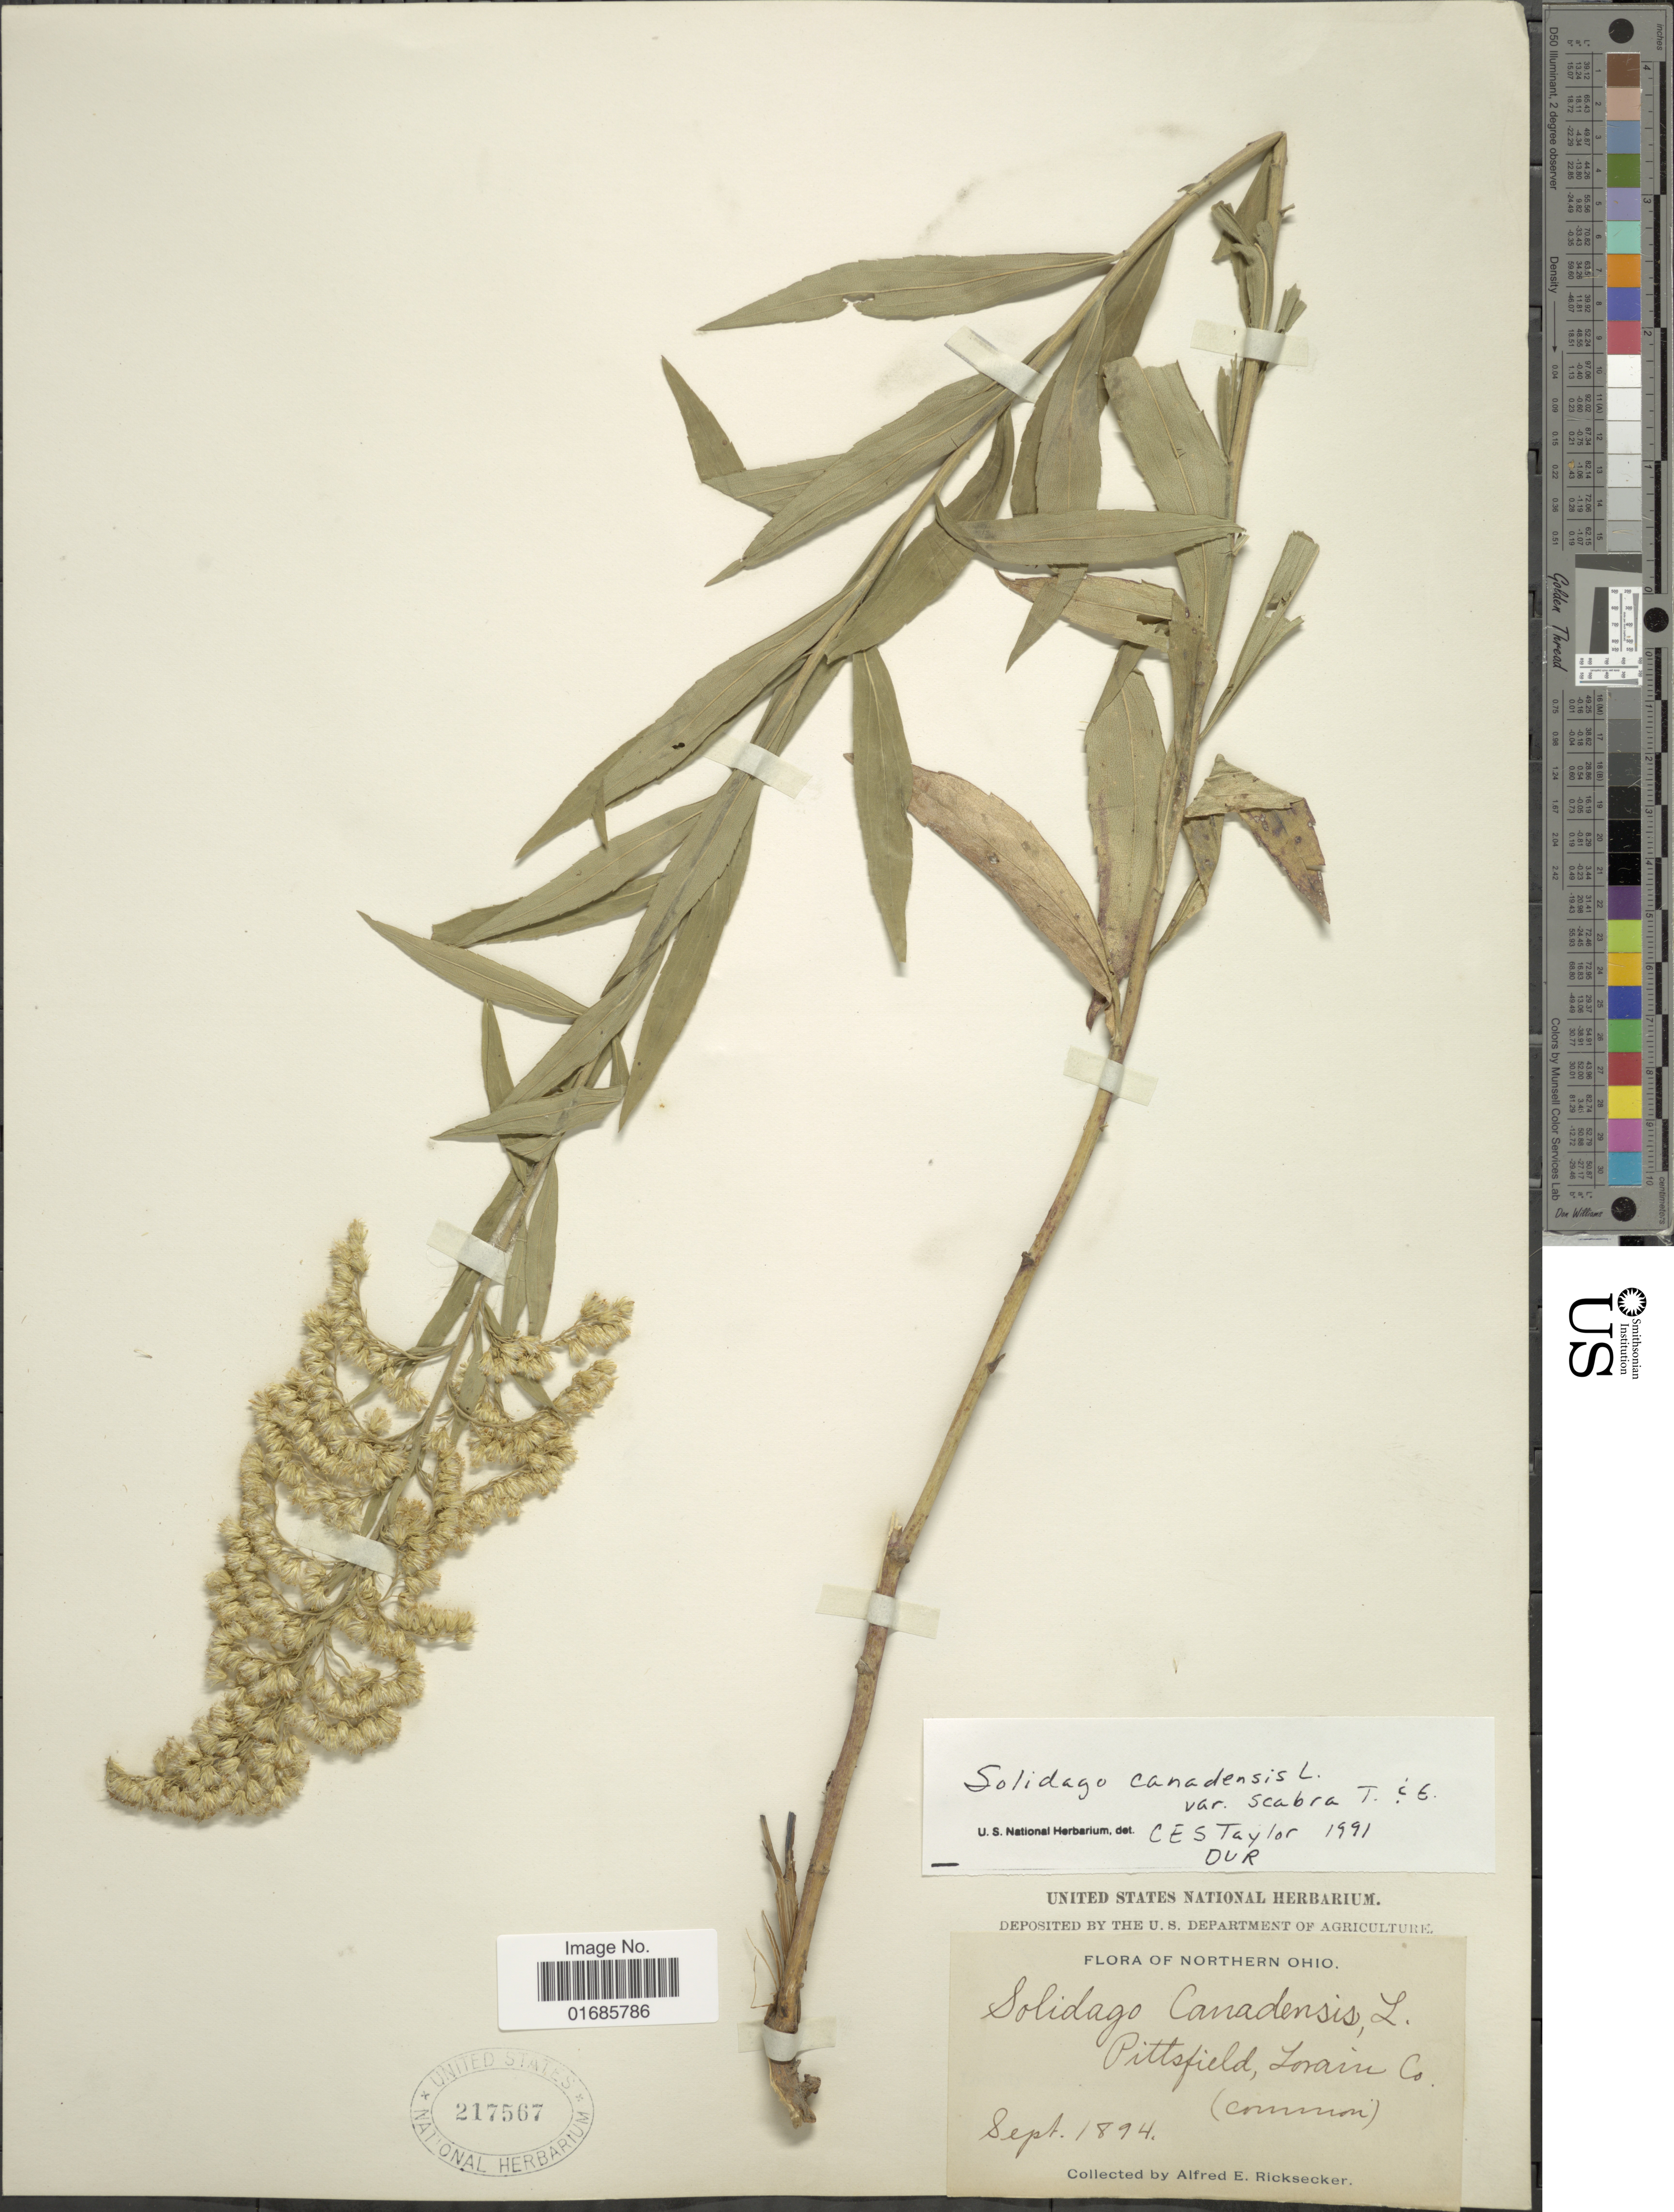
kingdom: Plantae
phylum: Tracheophyta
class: Magnoliopsida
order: Asterales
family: Asteraceae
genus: Solidago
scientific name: Solidago canadensis var. scabra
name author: (Muhl. ex Willd.) Torr. & A. Gray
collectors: A. E. Ricksecker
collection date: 1894-09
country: United States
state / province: Ohio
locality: Northern Ohio, Pittsfield, Lorain Co.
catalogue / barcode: US 217567